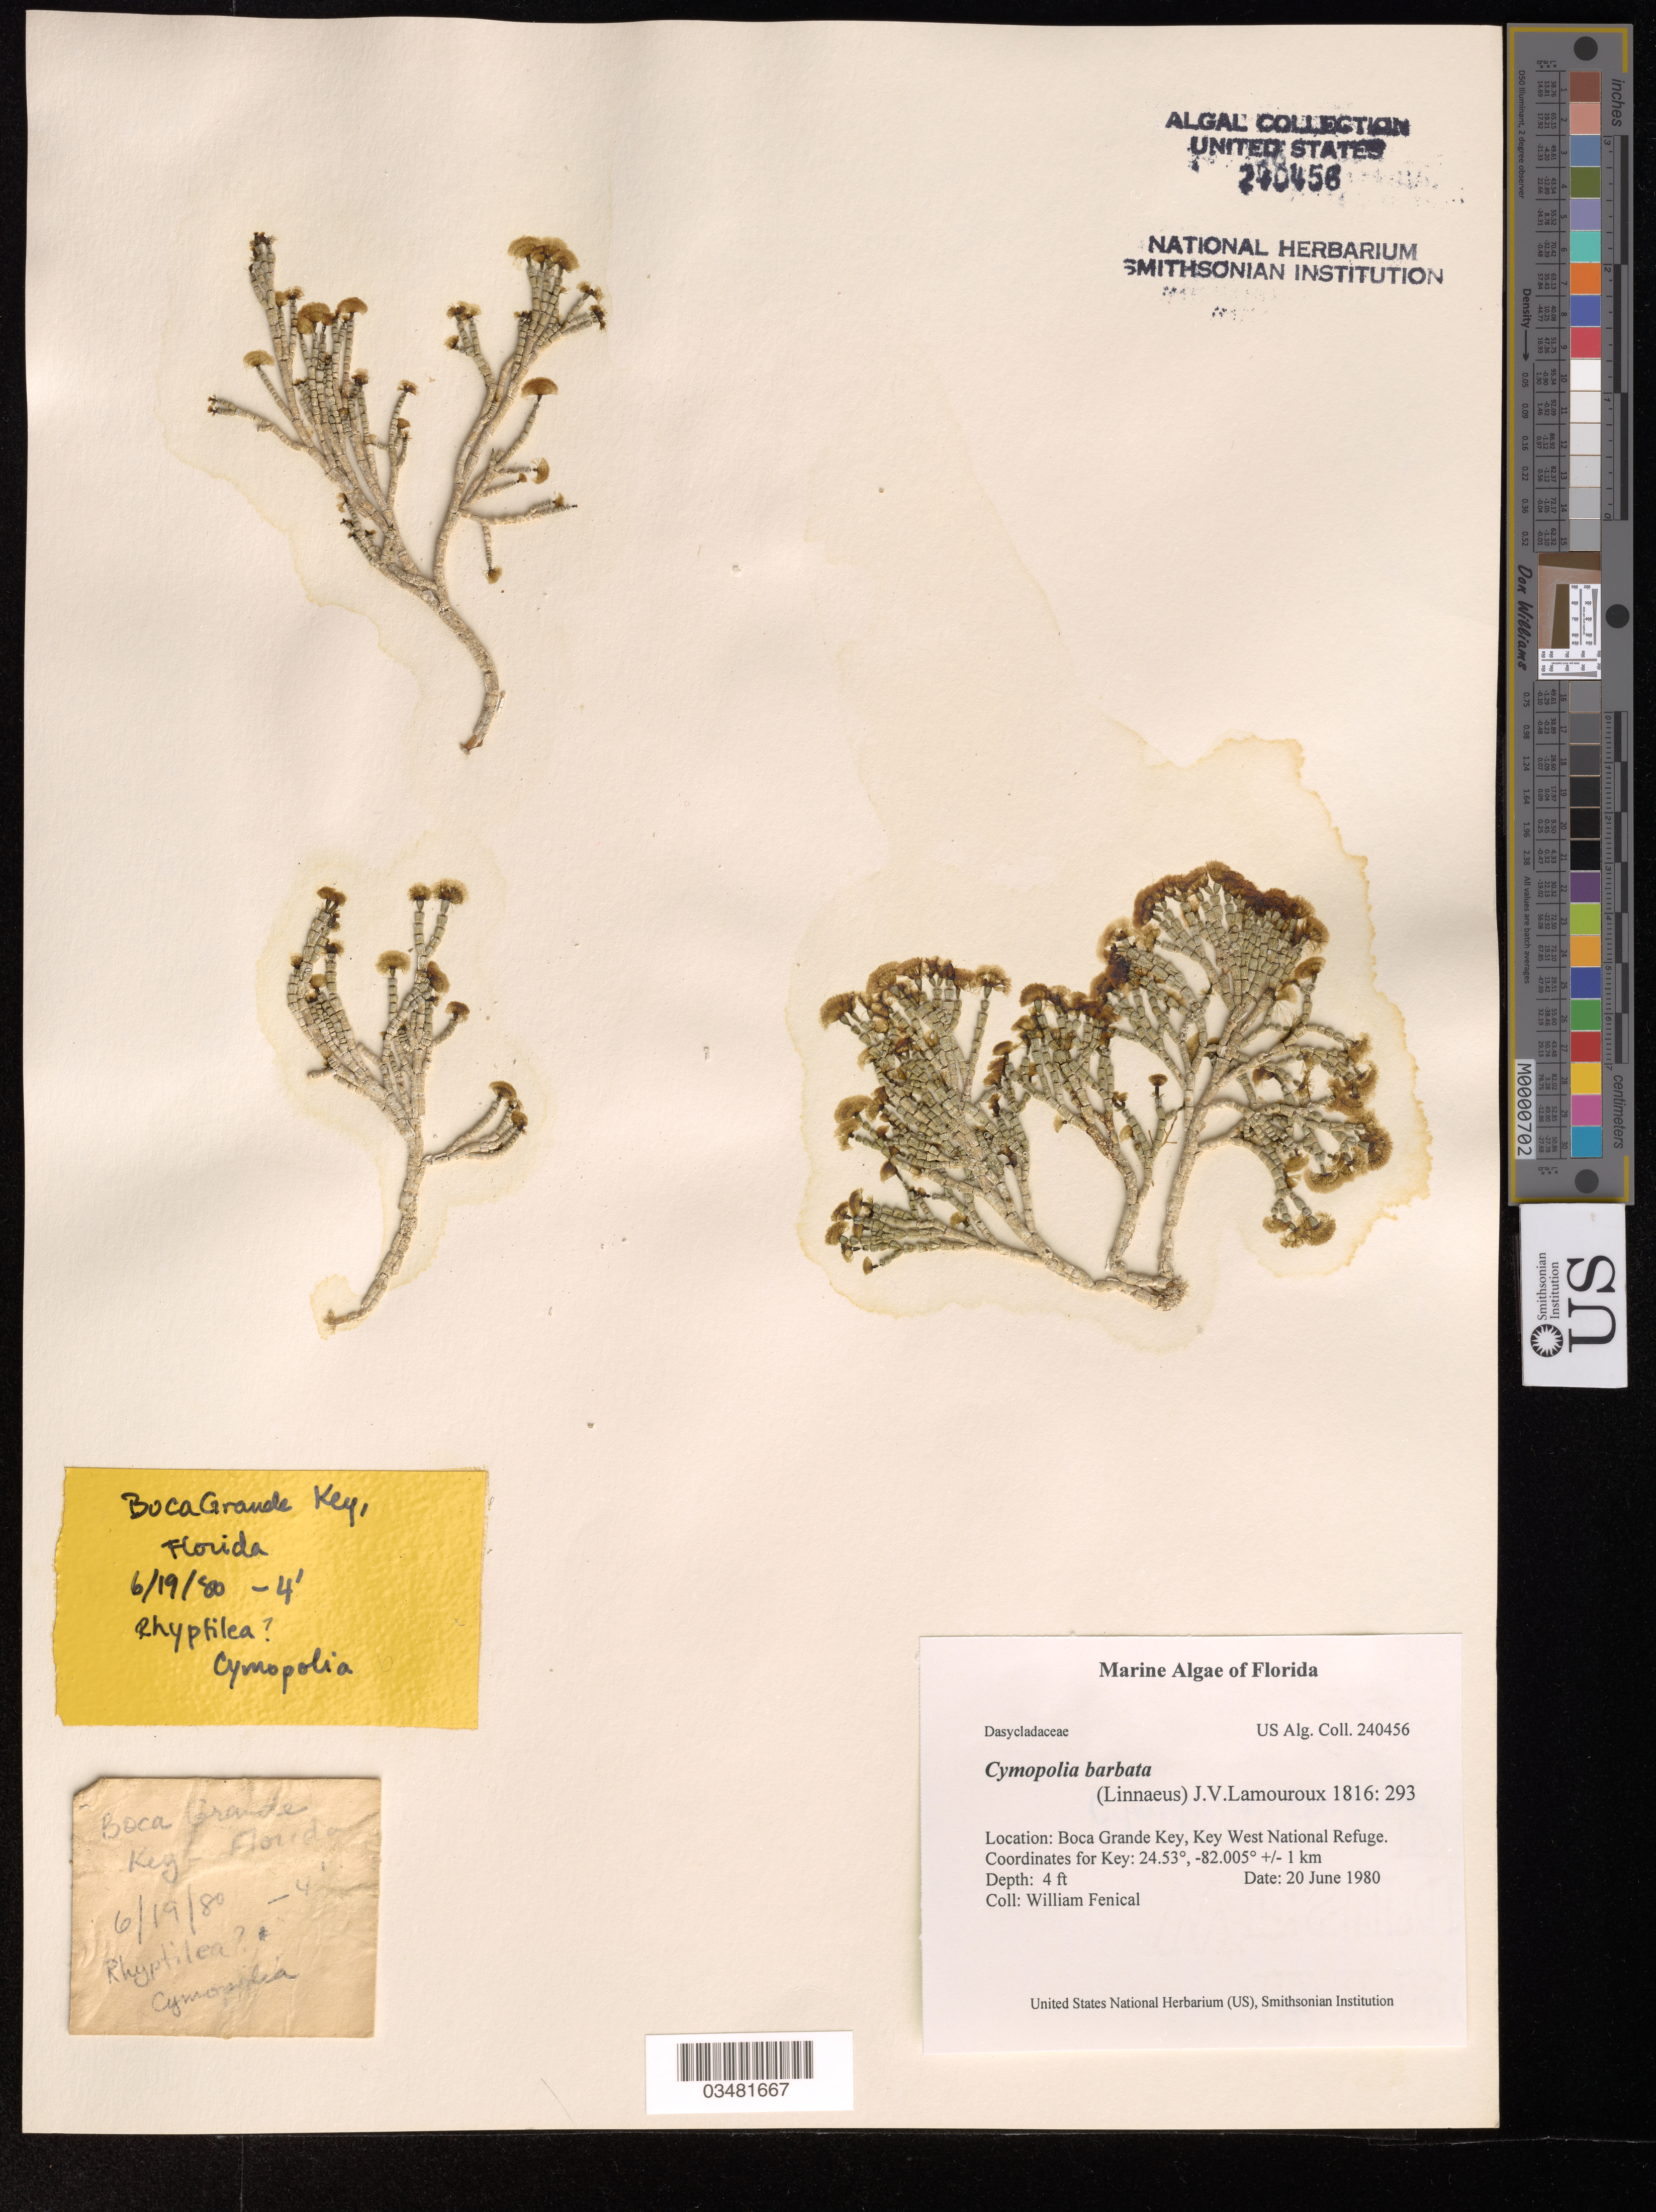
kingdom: Plantae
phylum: Chlorophyta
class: Ulvophyceae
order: Dasycladales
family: Dasycladaceae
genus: Cymopolia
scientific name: Cymopolia barbata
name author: (L.) J.V.Lamouroux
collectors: W. Fenical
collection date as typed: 20 Jun 1980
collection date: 1980-06-20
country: United States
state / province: Florida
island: Florida Keys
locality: Boca Grande Key, Key West National Refuge.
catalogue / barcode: US 240456